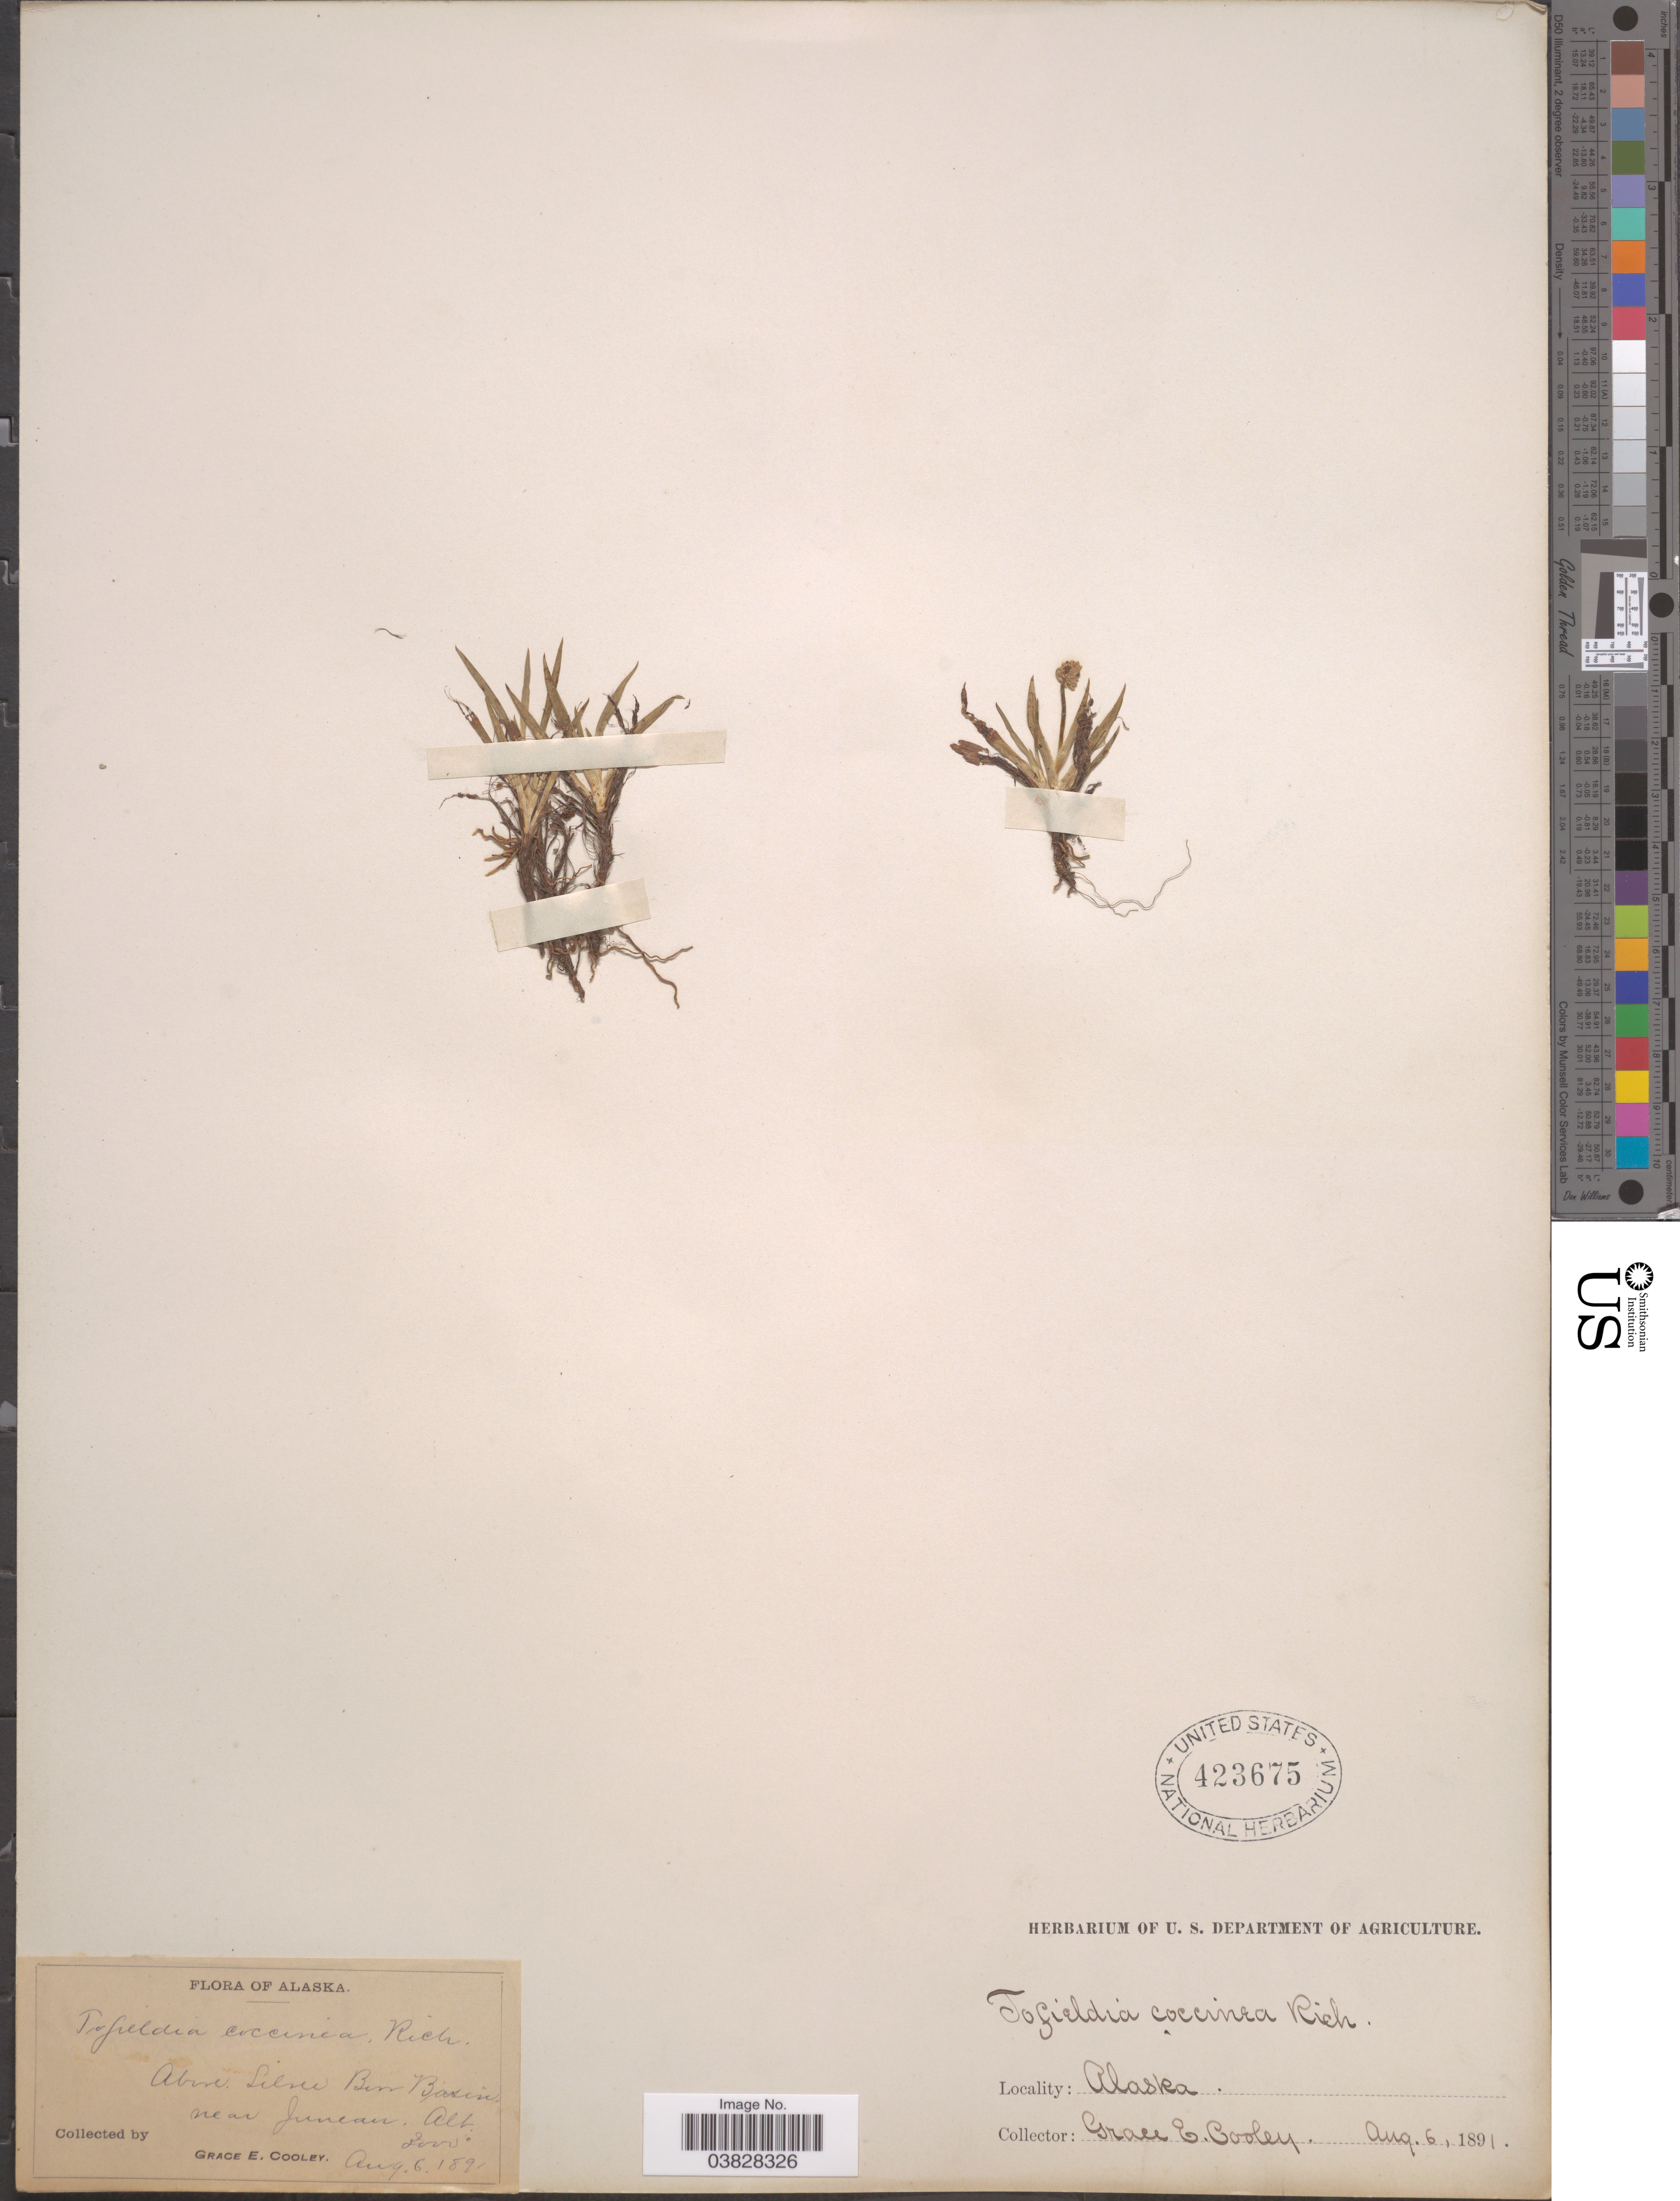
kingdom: Plantae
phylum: Tracheophyta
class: Liliopsida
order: Alismatales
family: Tofieldiaceae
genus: Tofieldia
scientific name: Tofieldia coccinea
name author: Richardson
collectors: G. E. Cooley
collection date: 1891-08-06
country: United States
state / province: Alaska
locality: Above Silver Bow Basin near Juneau.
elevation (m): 914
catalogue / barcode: US 423675